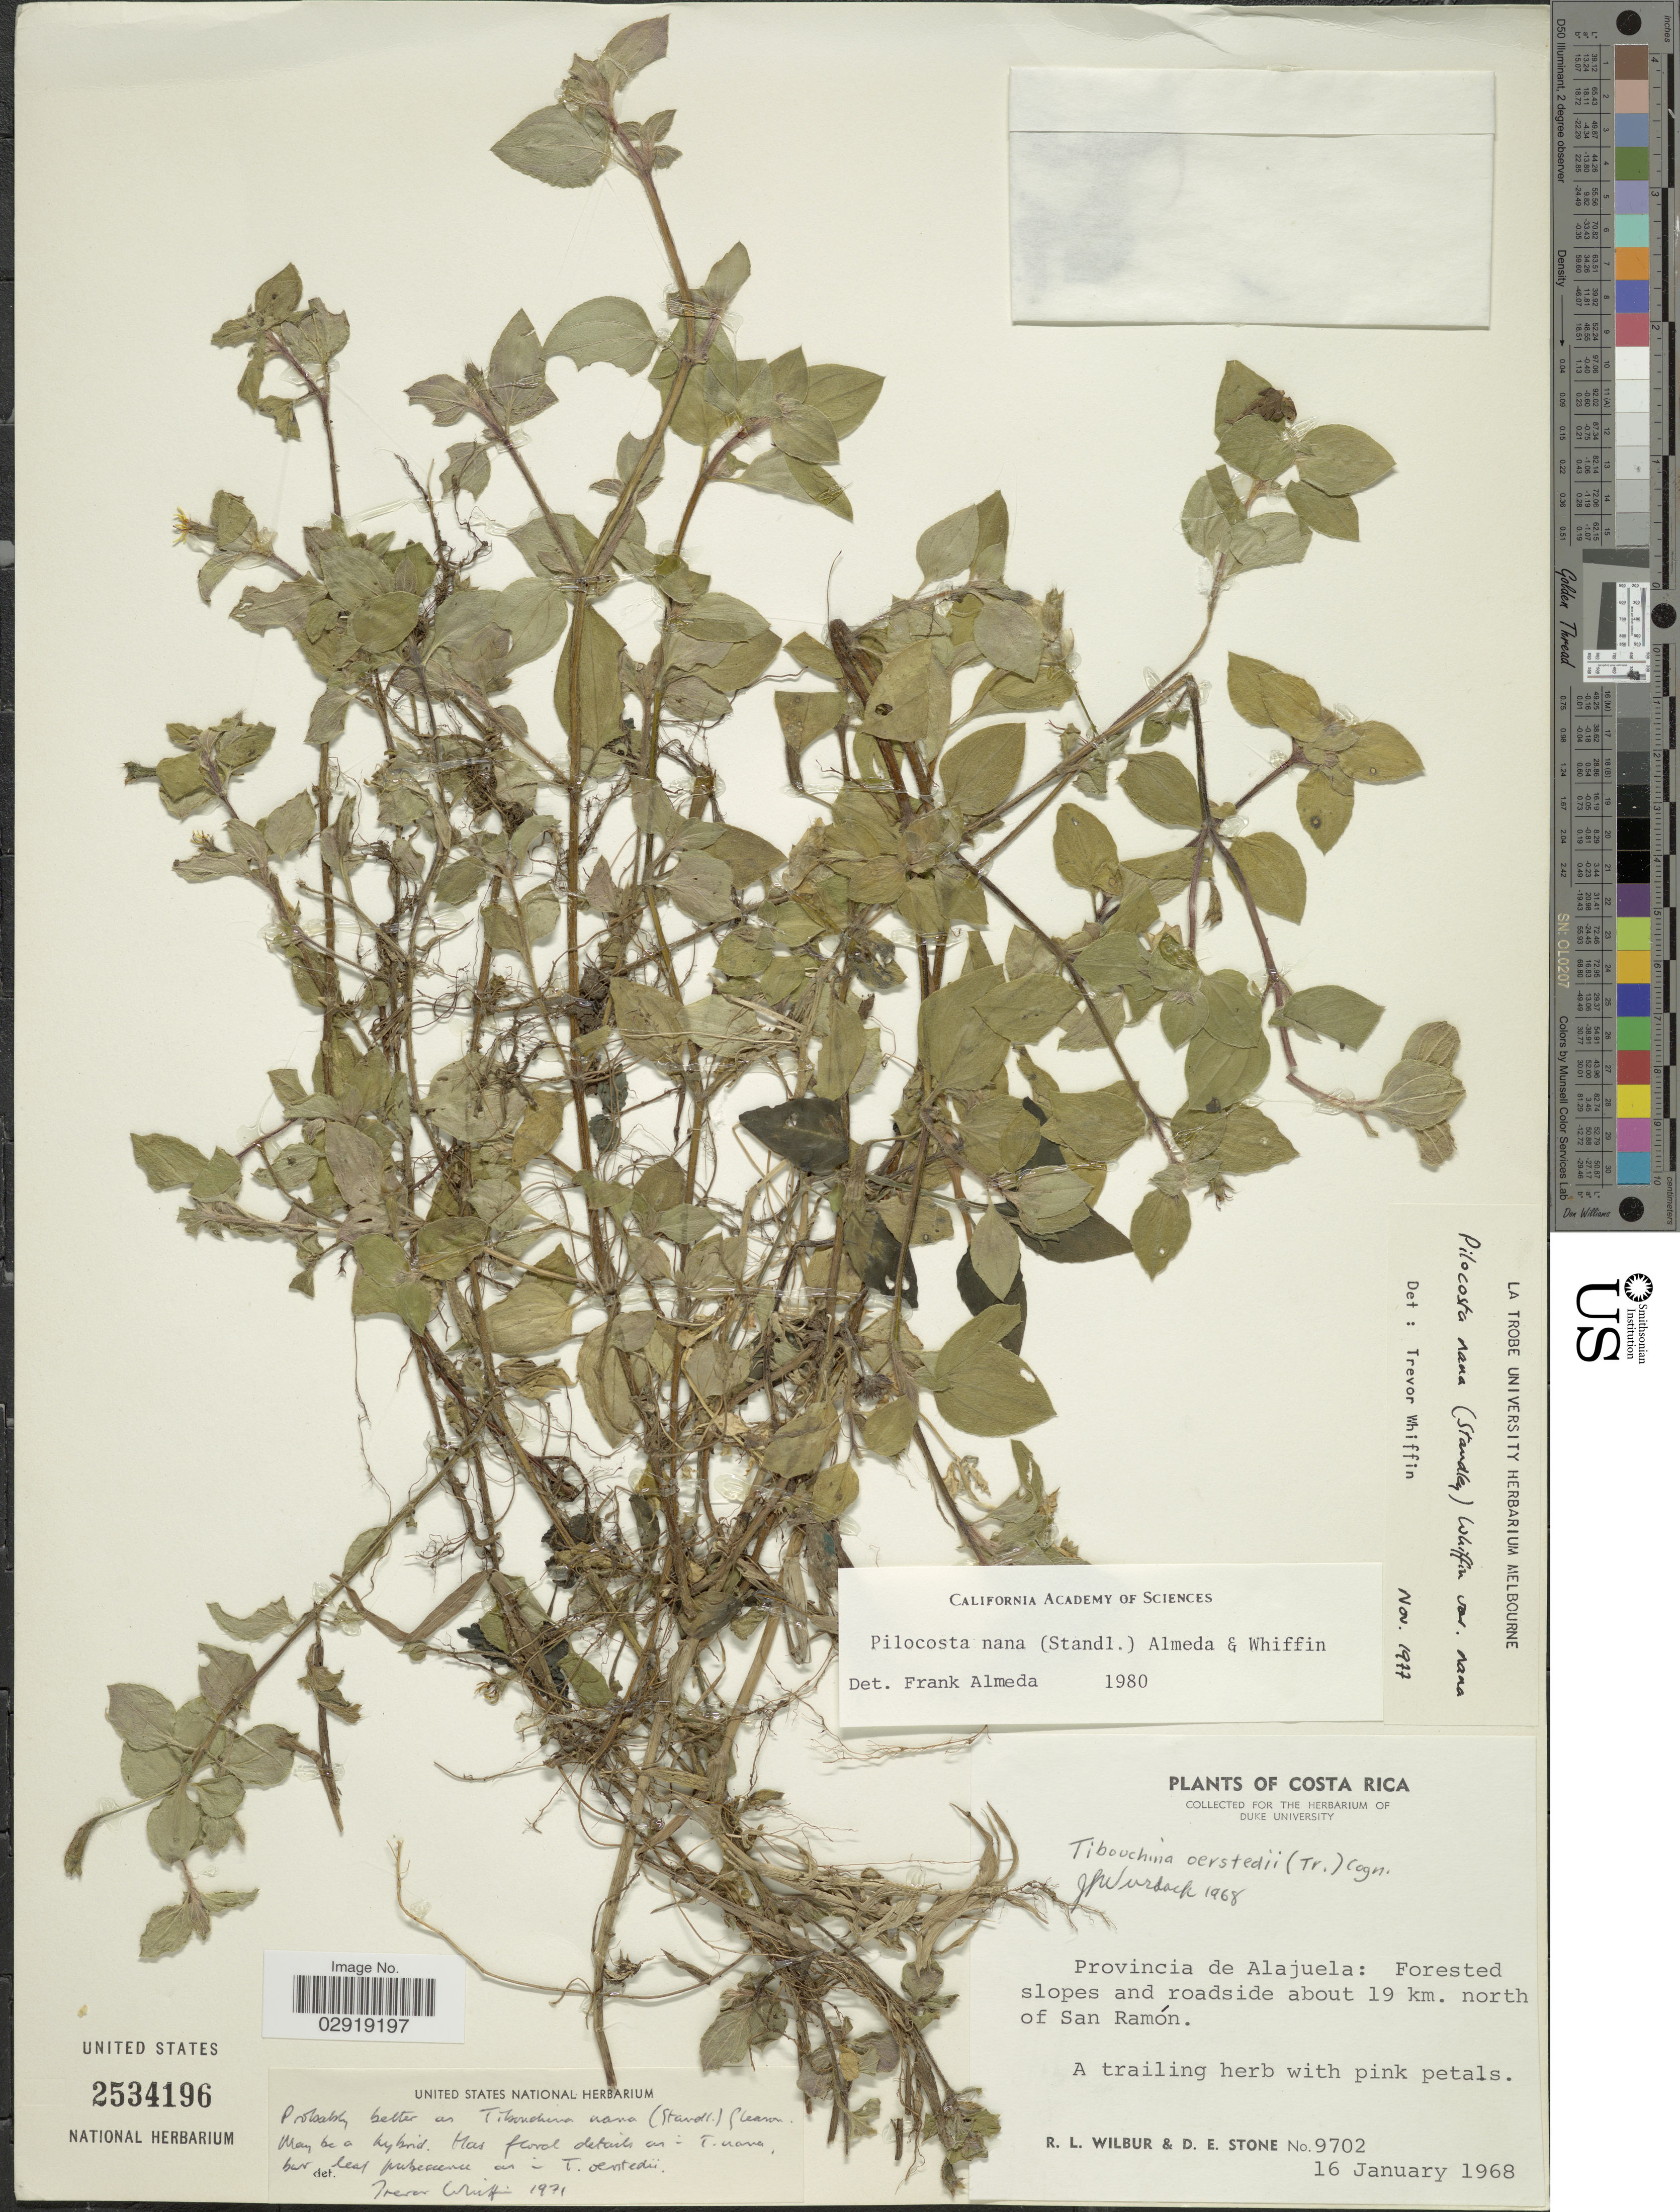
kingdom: Plantae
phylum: Tracheophyta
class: Magnoliopsida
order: Myrtales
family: Melastomataceae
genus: Pilocosta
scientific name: Pilocosta nana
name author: (Standl.) Almeda &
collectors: R. L. Wilbur & D. E. Stone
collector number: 9702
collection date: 1968-01-16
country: Costa Rica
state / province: Alajuela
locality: Forested slopes and roadside about 19 km. north of San Ramón.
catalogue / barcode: US 2534196